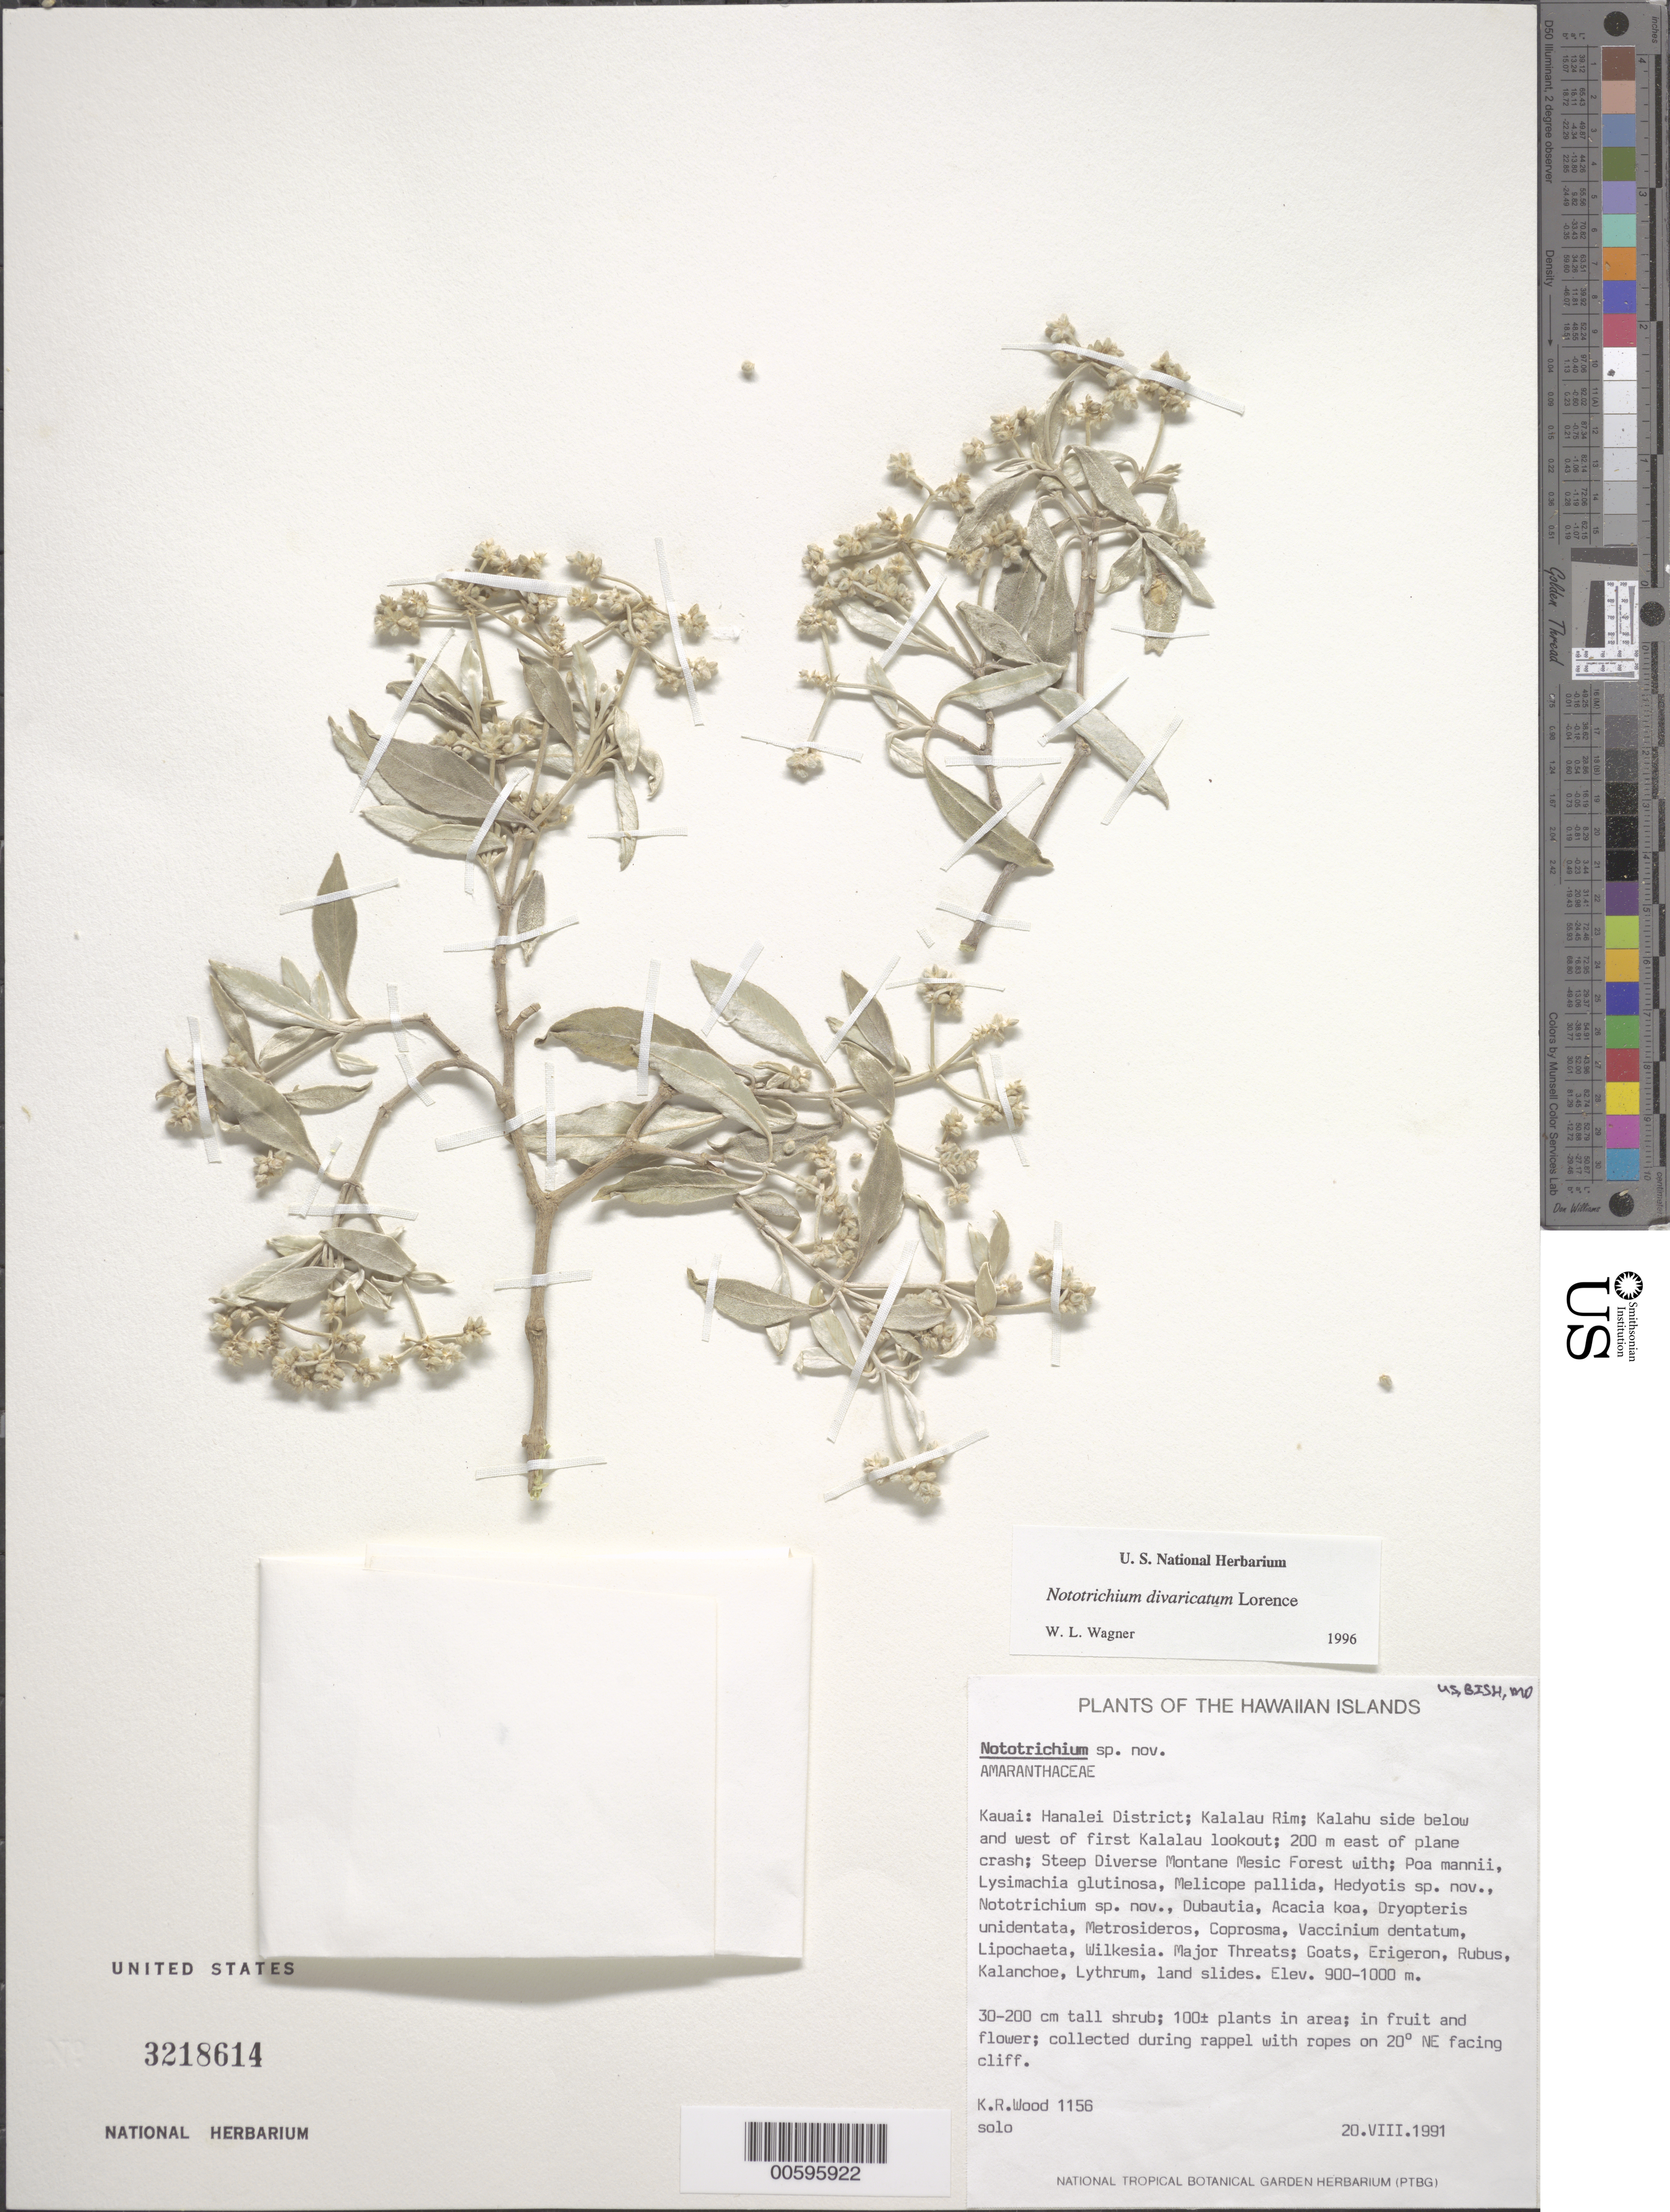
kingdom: Plantae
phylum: Tracheophyta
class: Magnoliopsida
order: Caryophyllales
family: Amaranthaceae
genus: Achyranthes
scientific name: Achyranthes divaricata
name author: (Lorence) Di Vincenzo et al.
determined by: Wagner, W. L., (BOT), Smithsonian Institution - National Museum of Natural History (UNITED STATES)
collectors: K. R. Wood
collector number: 1156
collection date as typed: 20 Aug 1991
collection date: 1991-08-20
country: United States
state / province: Hawaii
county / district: Kauai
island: Kaua'i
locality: Hanalei Dist; Kalalau Rim; Kalahu side below and W of first Kalalau lookout; 200 E of plane crash.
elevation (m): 900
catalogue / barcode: US 3218614